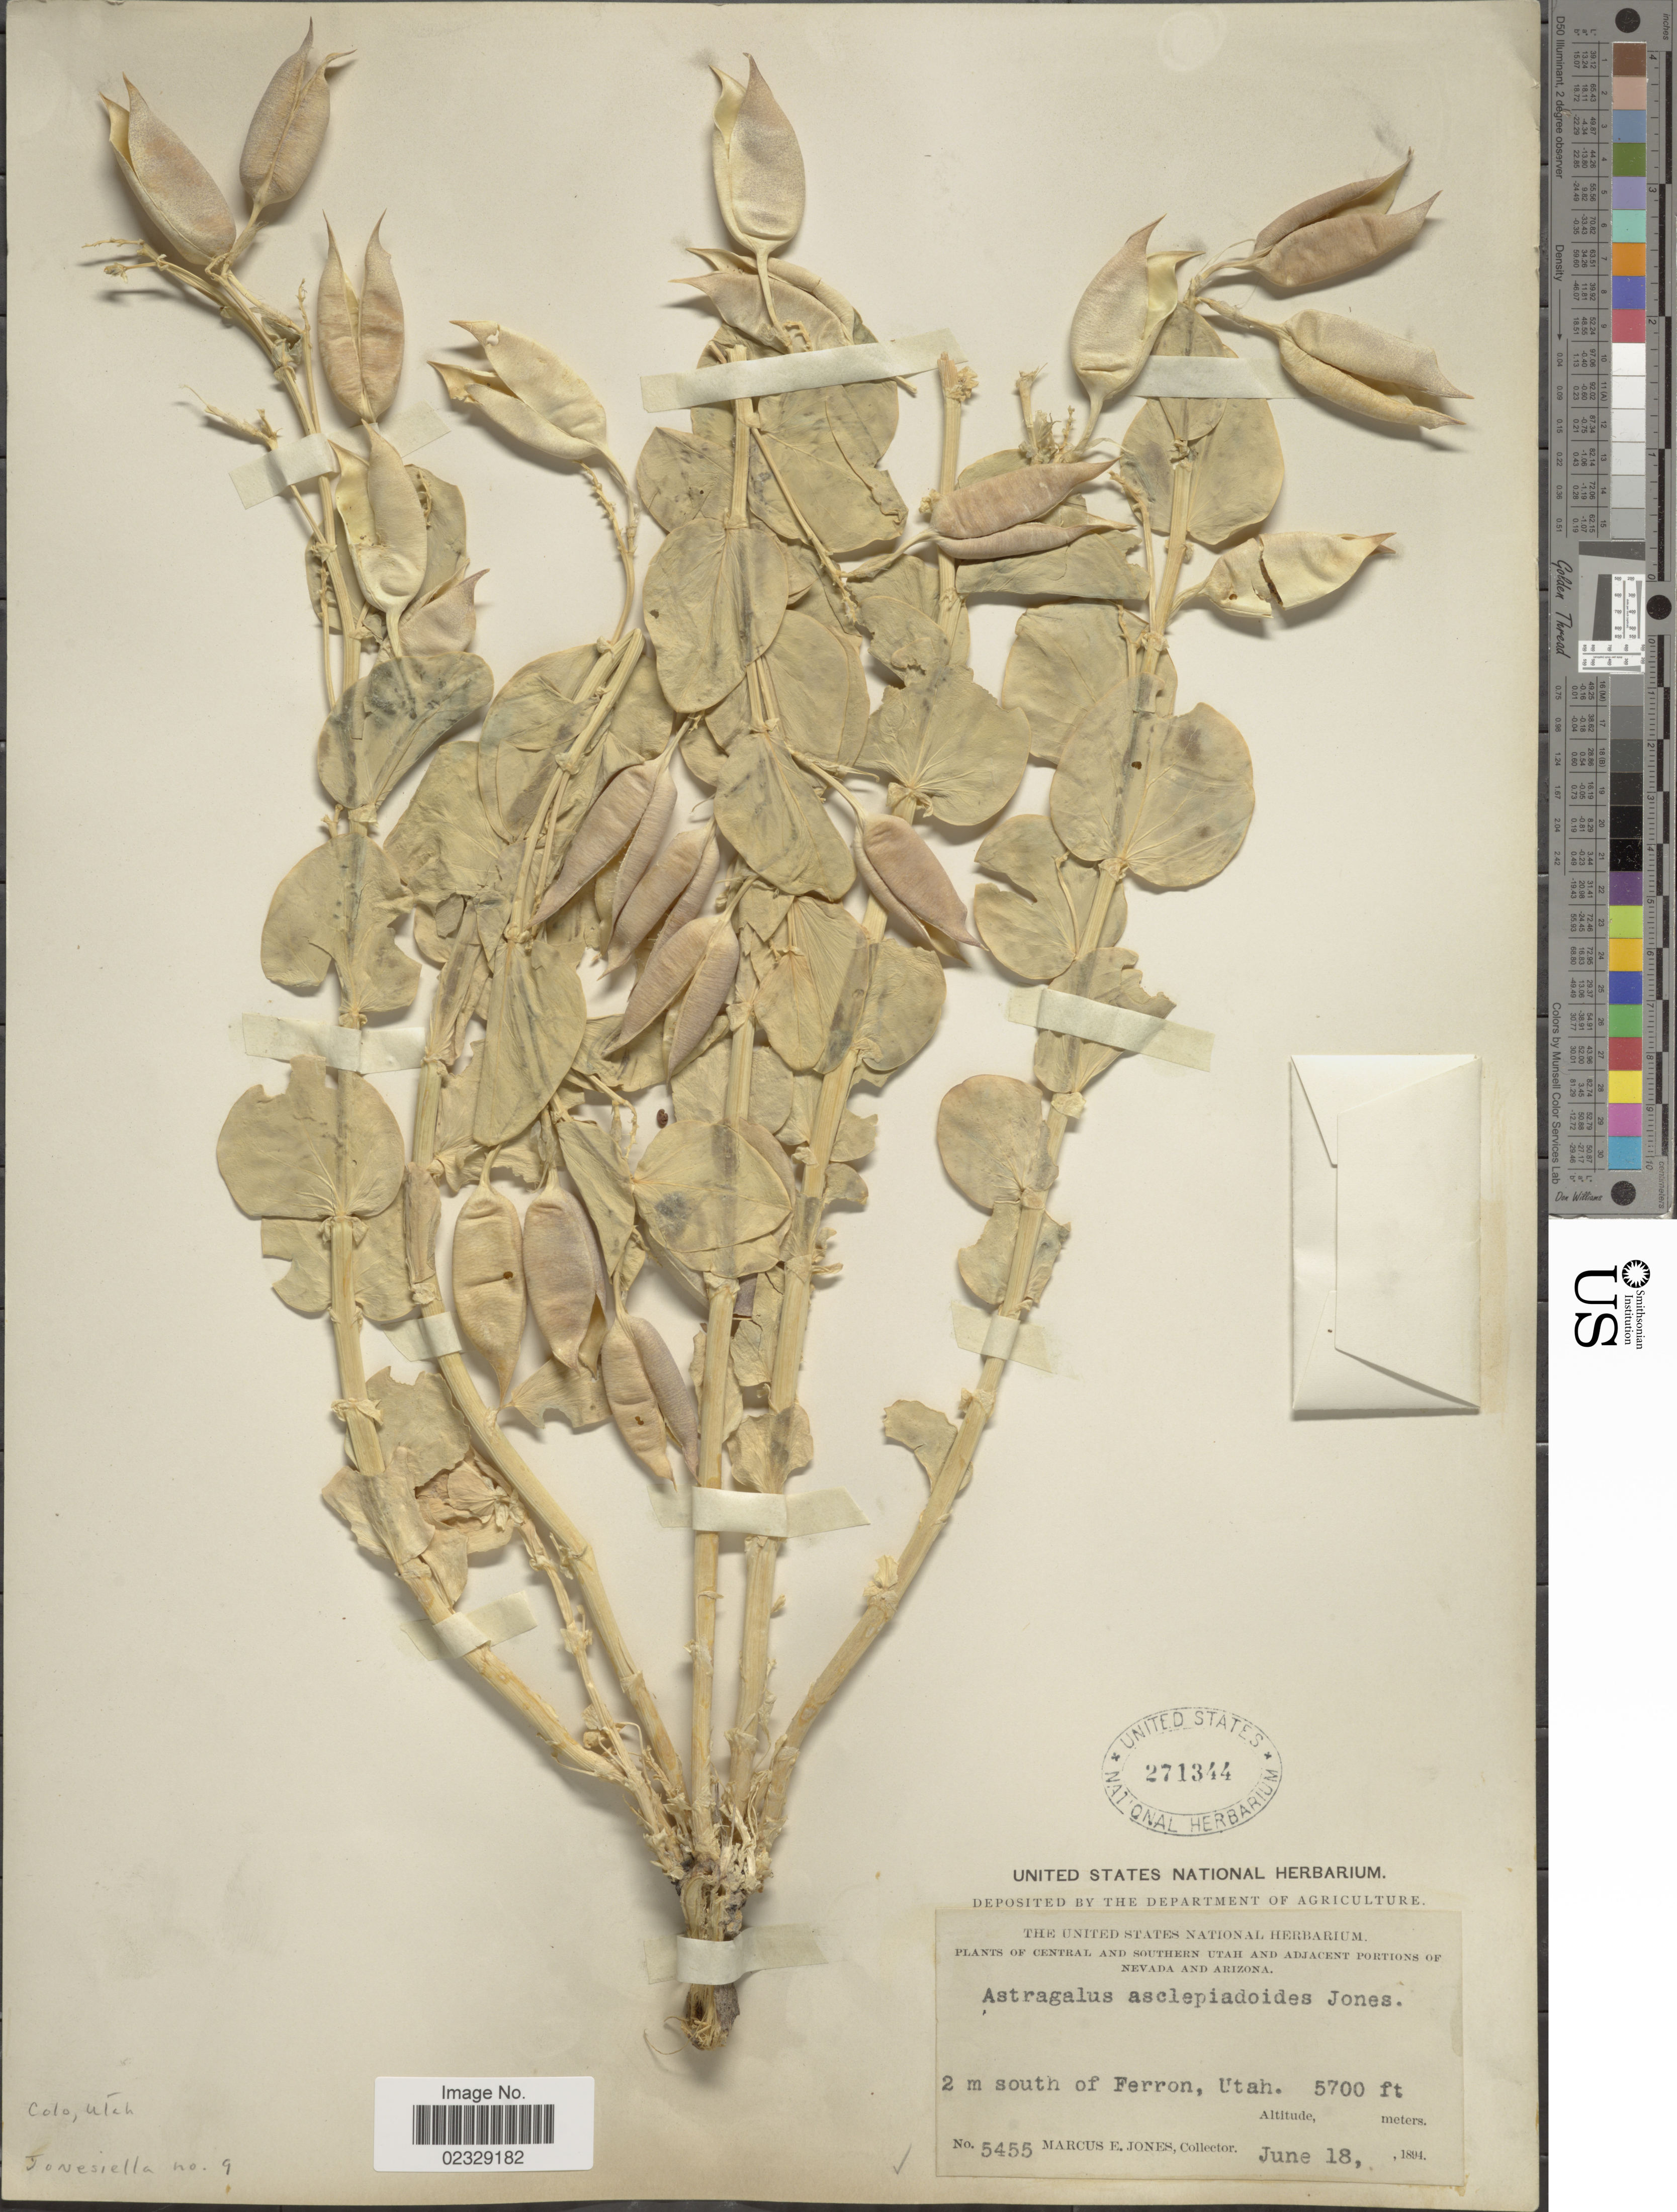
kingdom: Plantae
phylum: Tracheophyta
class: Magnoliopsida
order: Fabales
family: Fabaceae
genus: Astragalus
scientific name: Astragalus asclepiadoides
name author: M.E. Jones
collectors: M. E. Jones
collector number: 5455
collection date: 1894-06-18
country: United States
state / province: Utah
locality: Central and Southern Utah and Adjacent Portions of Nevada and Arizona, 2 m south of Ferron, Utah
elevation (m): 1737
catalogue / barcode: US 271344